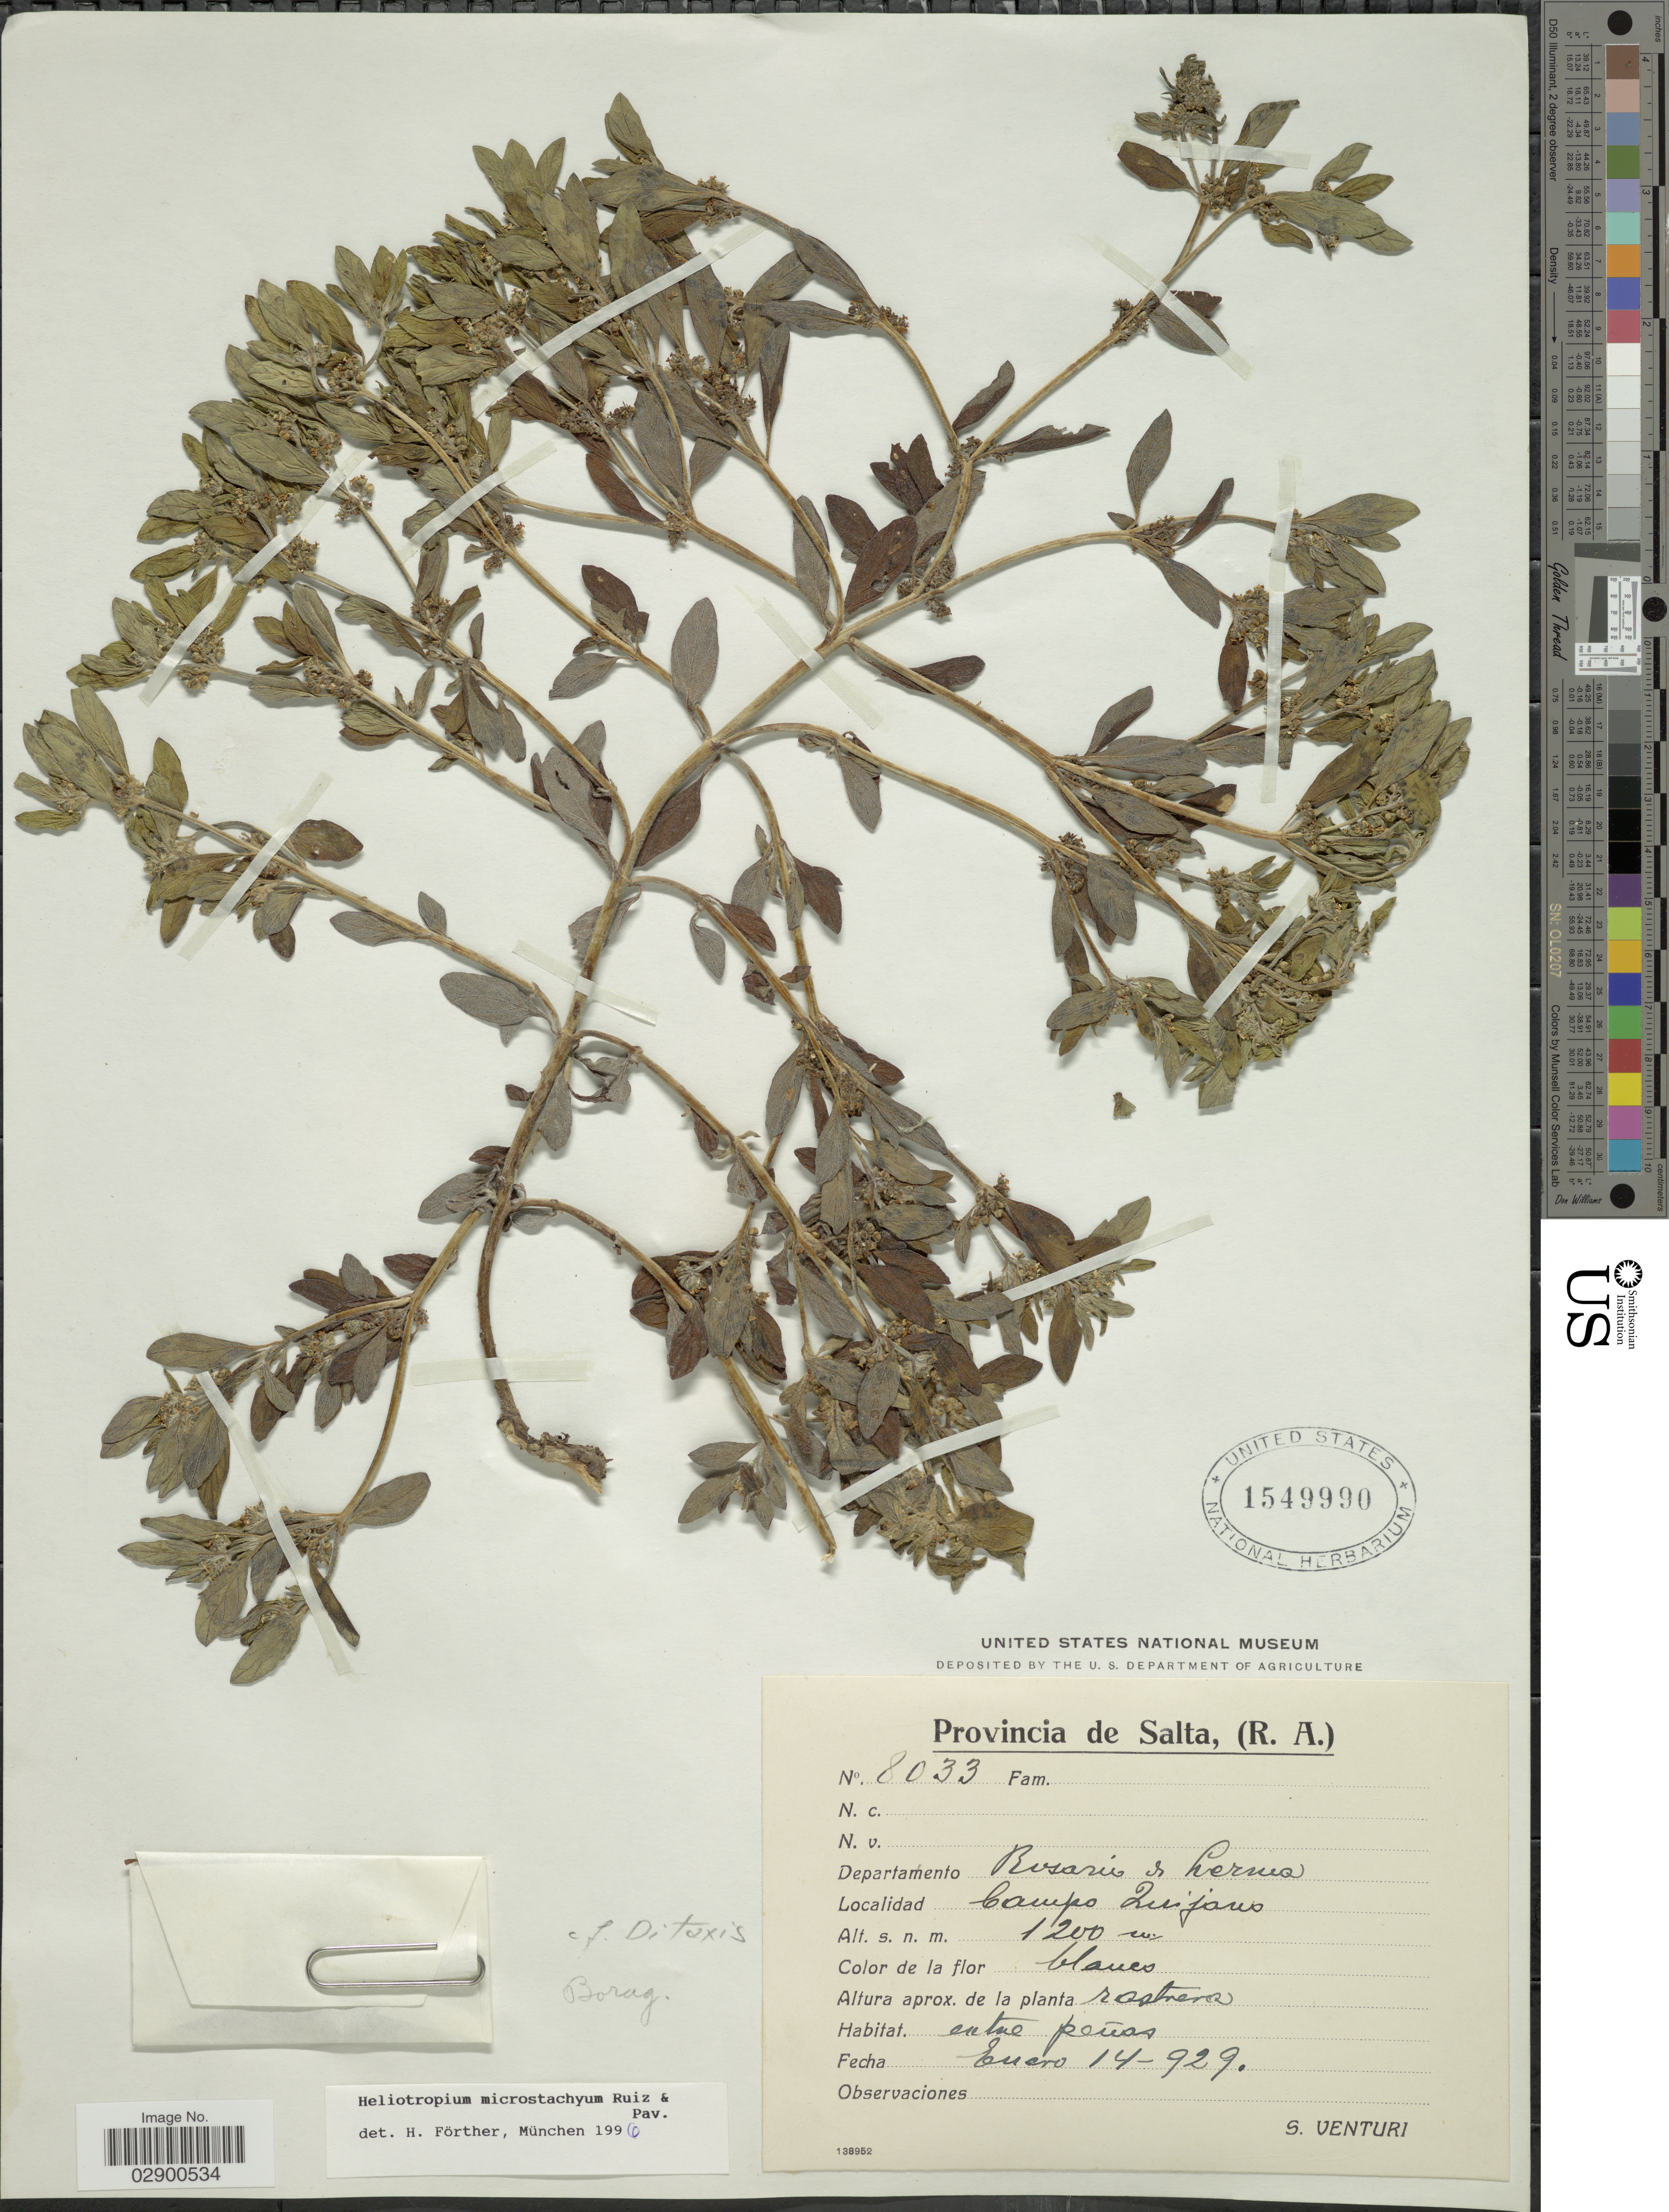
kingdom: Plantae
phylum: Tracheophyta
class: Magnoliopsida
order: Boraginales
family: Heliotropiaceae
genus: Heliotropium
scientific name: Heliotropium microstachyum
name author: Ruiz & Pav.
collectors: S. Venturi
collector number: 8033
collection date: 1929-01-14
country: Argentina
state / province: Salta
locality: Departamento Rosario de Lerma, Campo Quijano.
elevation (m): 1200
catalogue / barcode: US 1549990